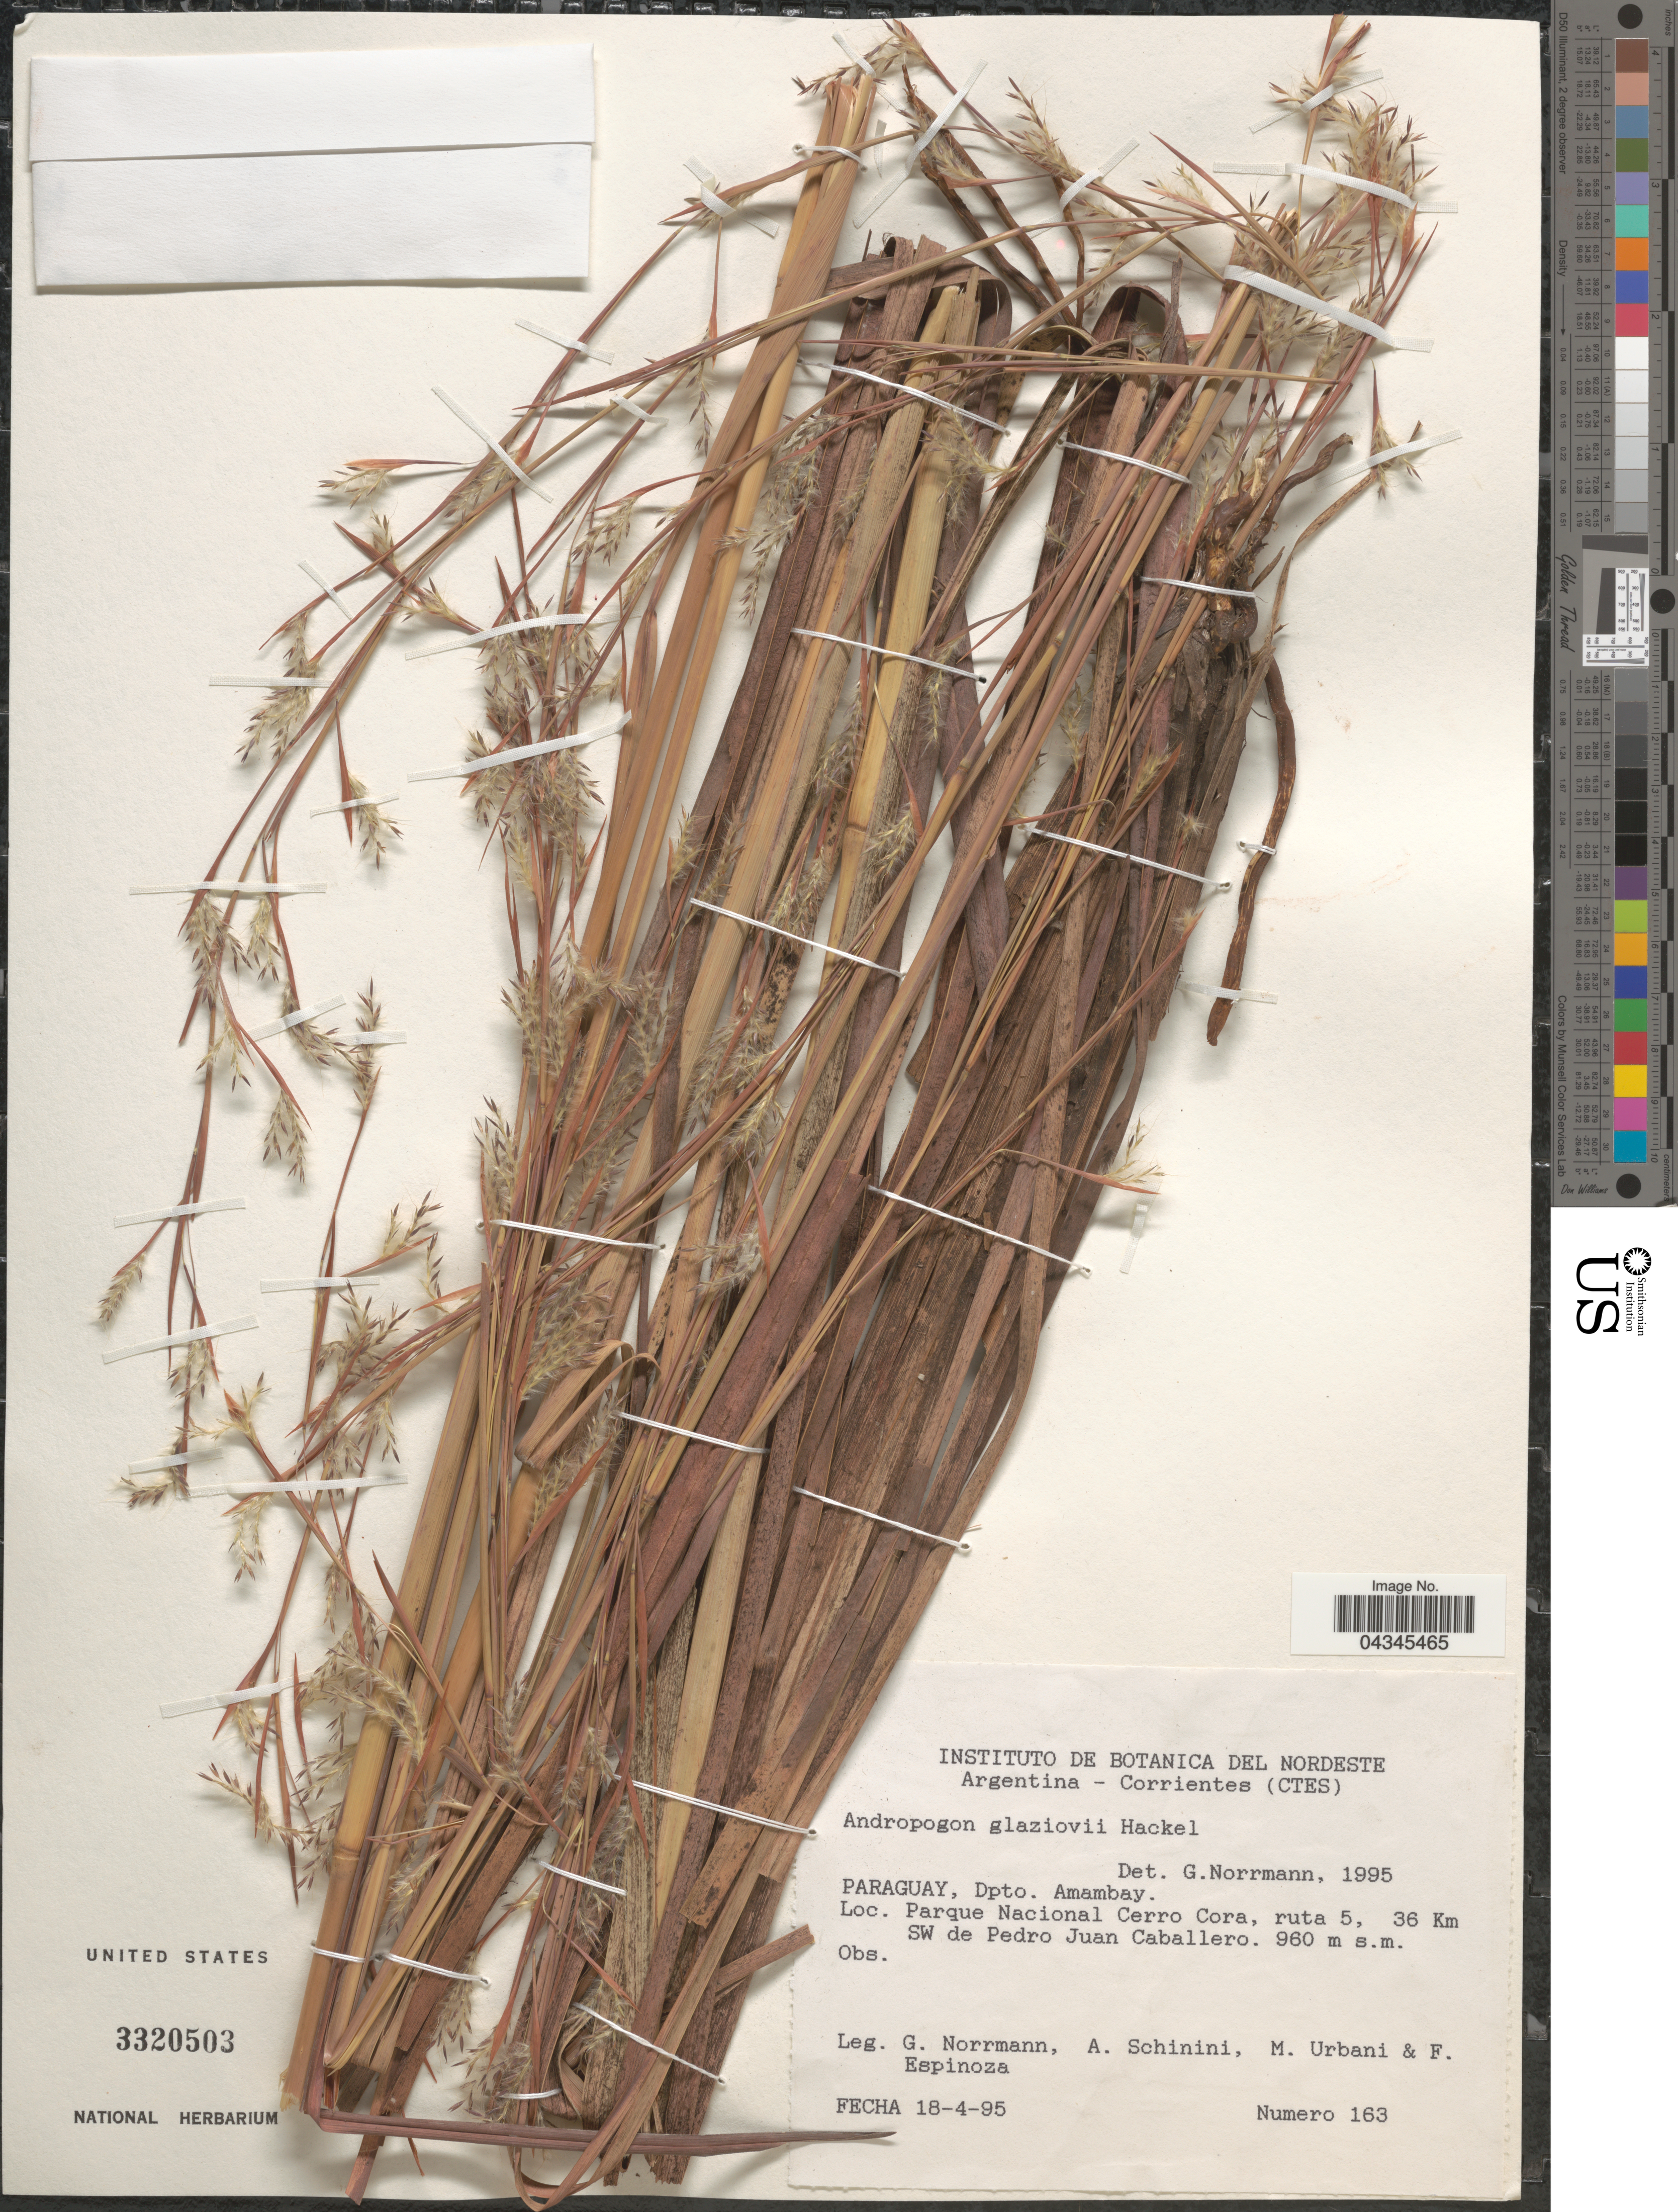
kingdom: Plantae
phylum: Tracheophyta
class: Liliopsida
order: Poales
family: Poaceae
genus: Andropogon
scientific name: Andropogon glaziovii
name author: Hack. in Mart.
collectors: G. Norrmann, A. Schinini, M. Urbani & F. Espinoza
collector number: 163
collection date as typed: Transcribed d/m/y: 18/4/95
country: Paraguay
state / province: Amambay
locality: Dpto. Amambay. Parque Nacional Cerro Cora, ruta 5, 36 Km SW de Pedro Juan Caballero.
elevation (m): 960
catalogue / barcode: US 3320503